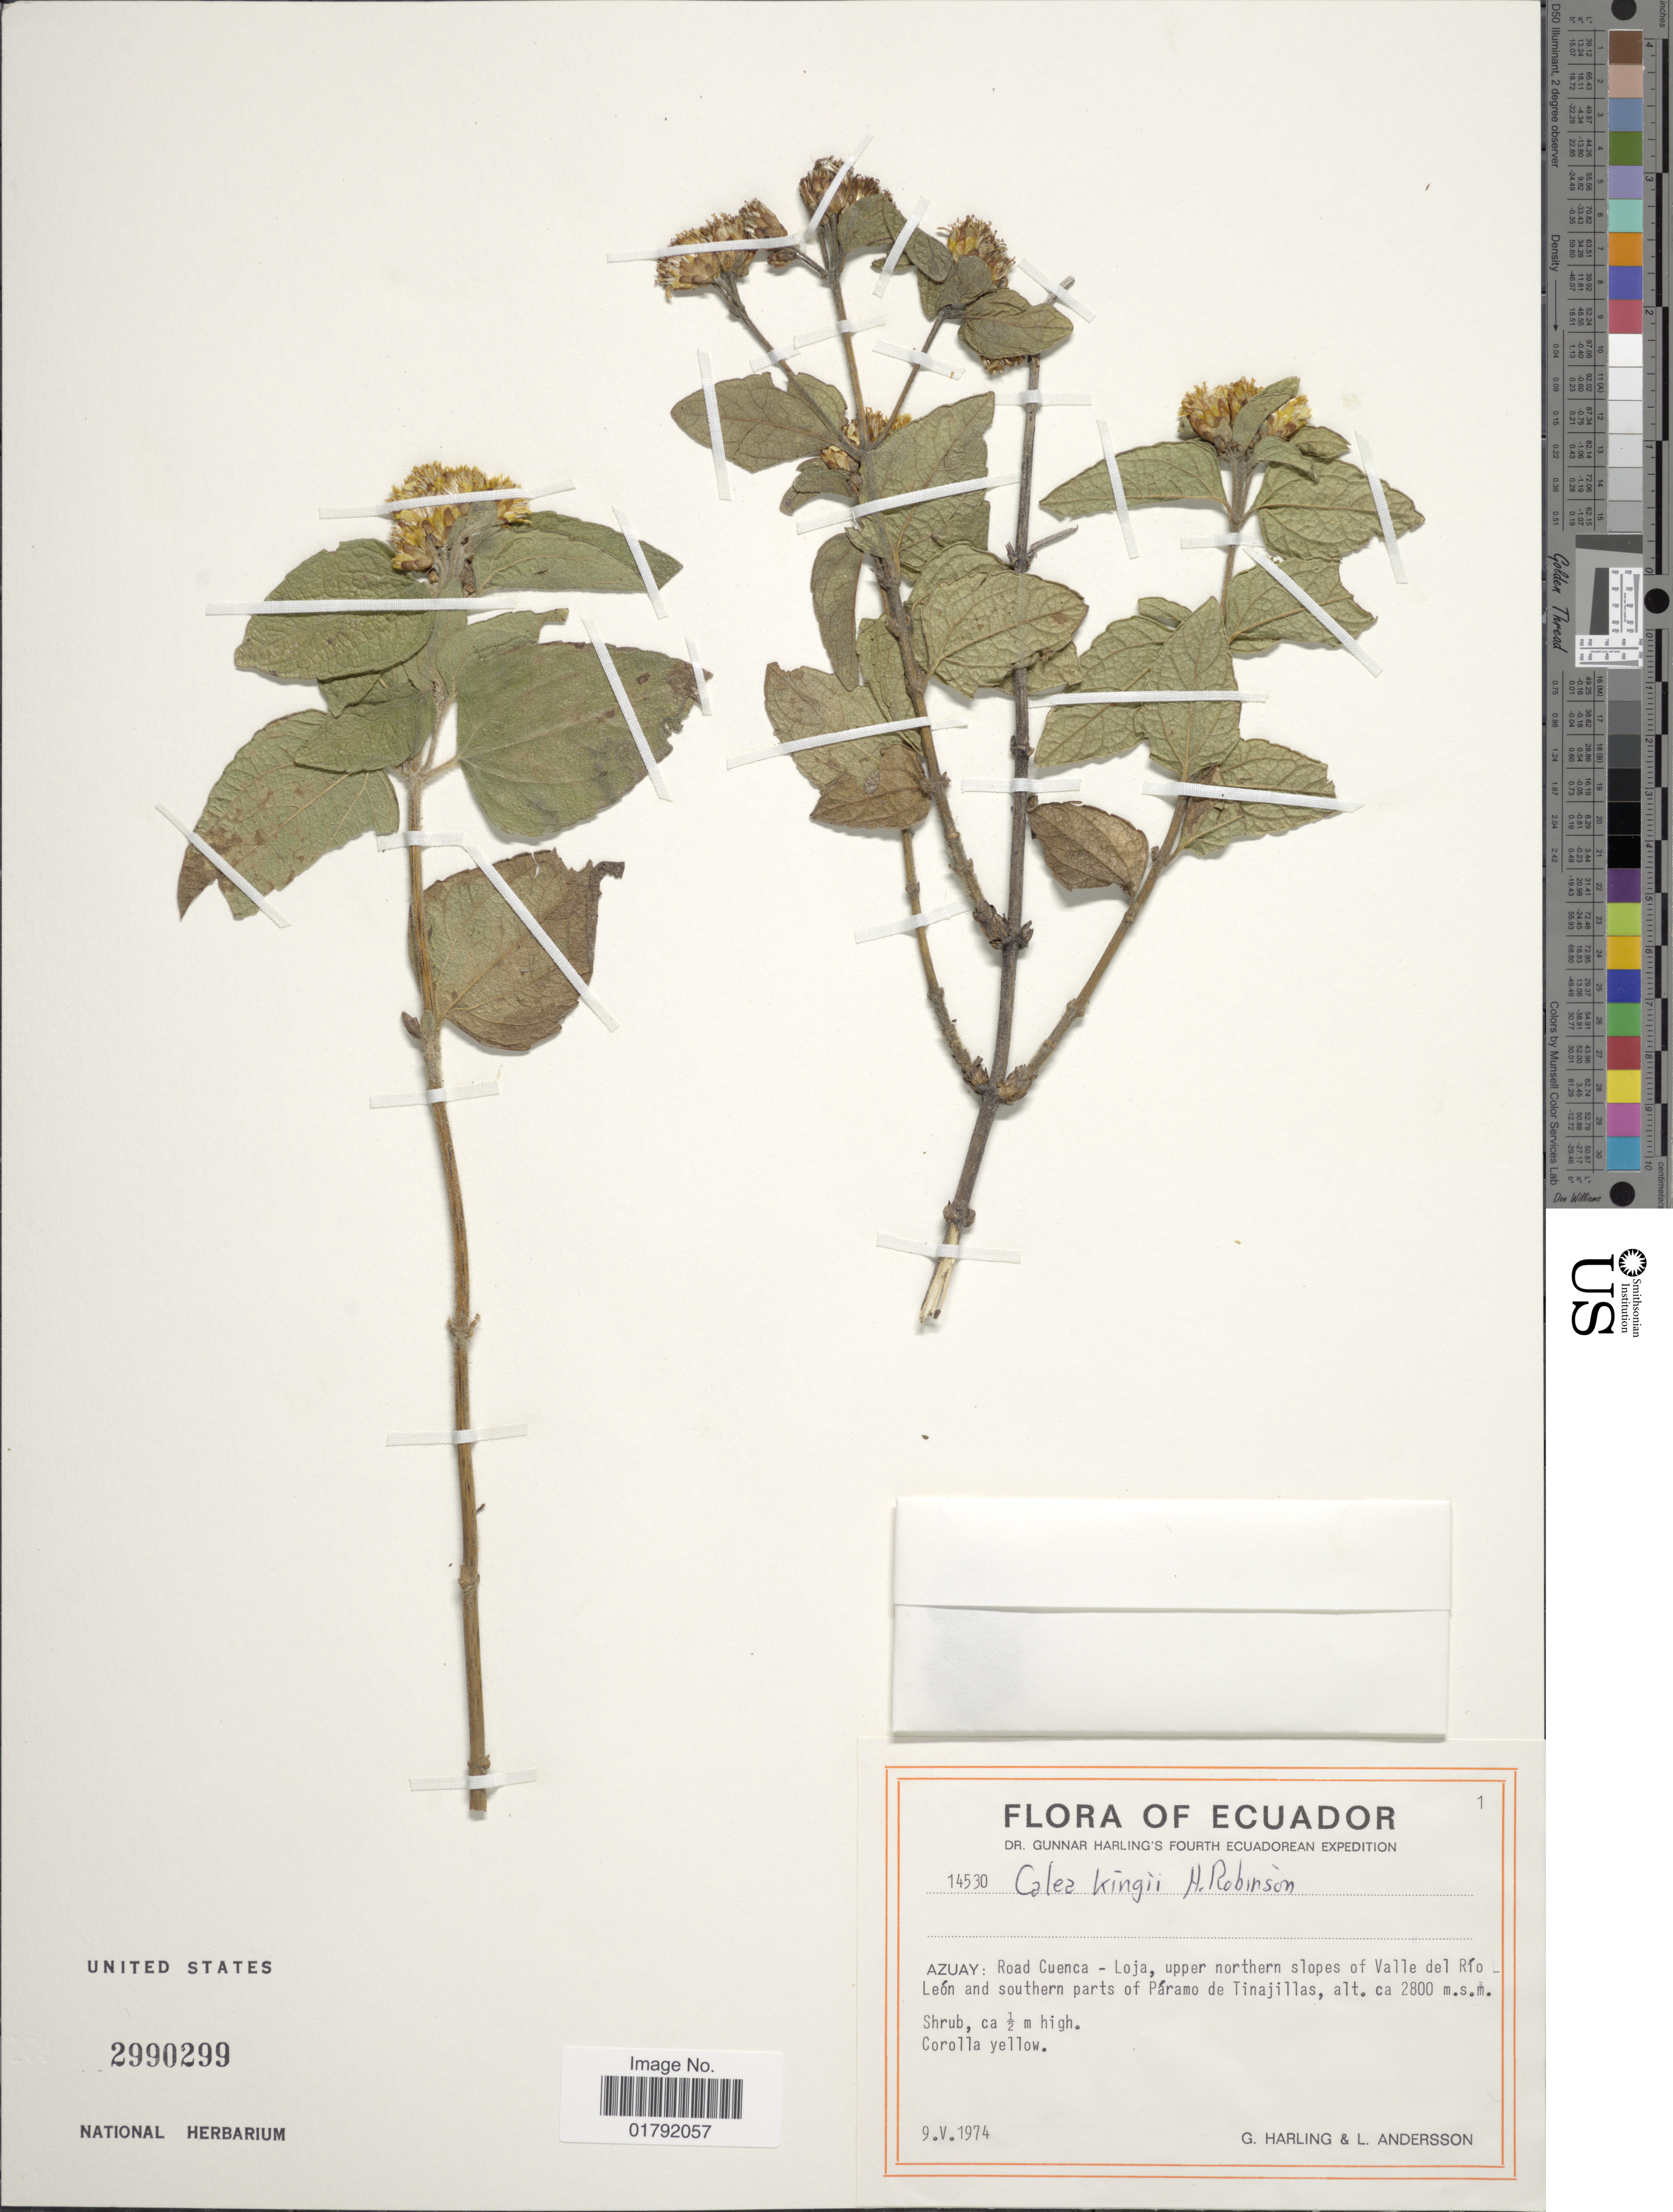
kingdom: Plantae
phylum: Tracheophyta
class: Magnoliopsida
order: Asterales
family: Asteraceae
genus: Calea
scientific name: Calea kingii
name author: H. Rob.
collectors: G. Harling & L. Andersson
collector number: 14530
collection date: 1974-05-09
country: Ecuador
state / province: Azuay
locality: Road Cuenca-Loja, upper northern slopes of Valle del Rio Leon and southern parts of Paramo de Tinajillas.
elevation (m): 2800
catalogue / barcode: US 2990299